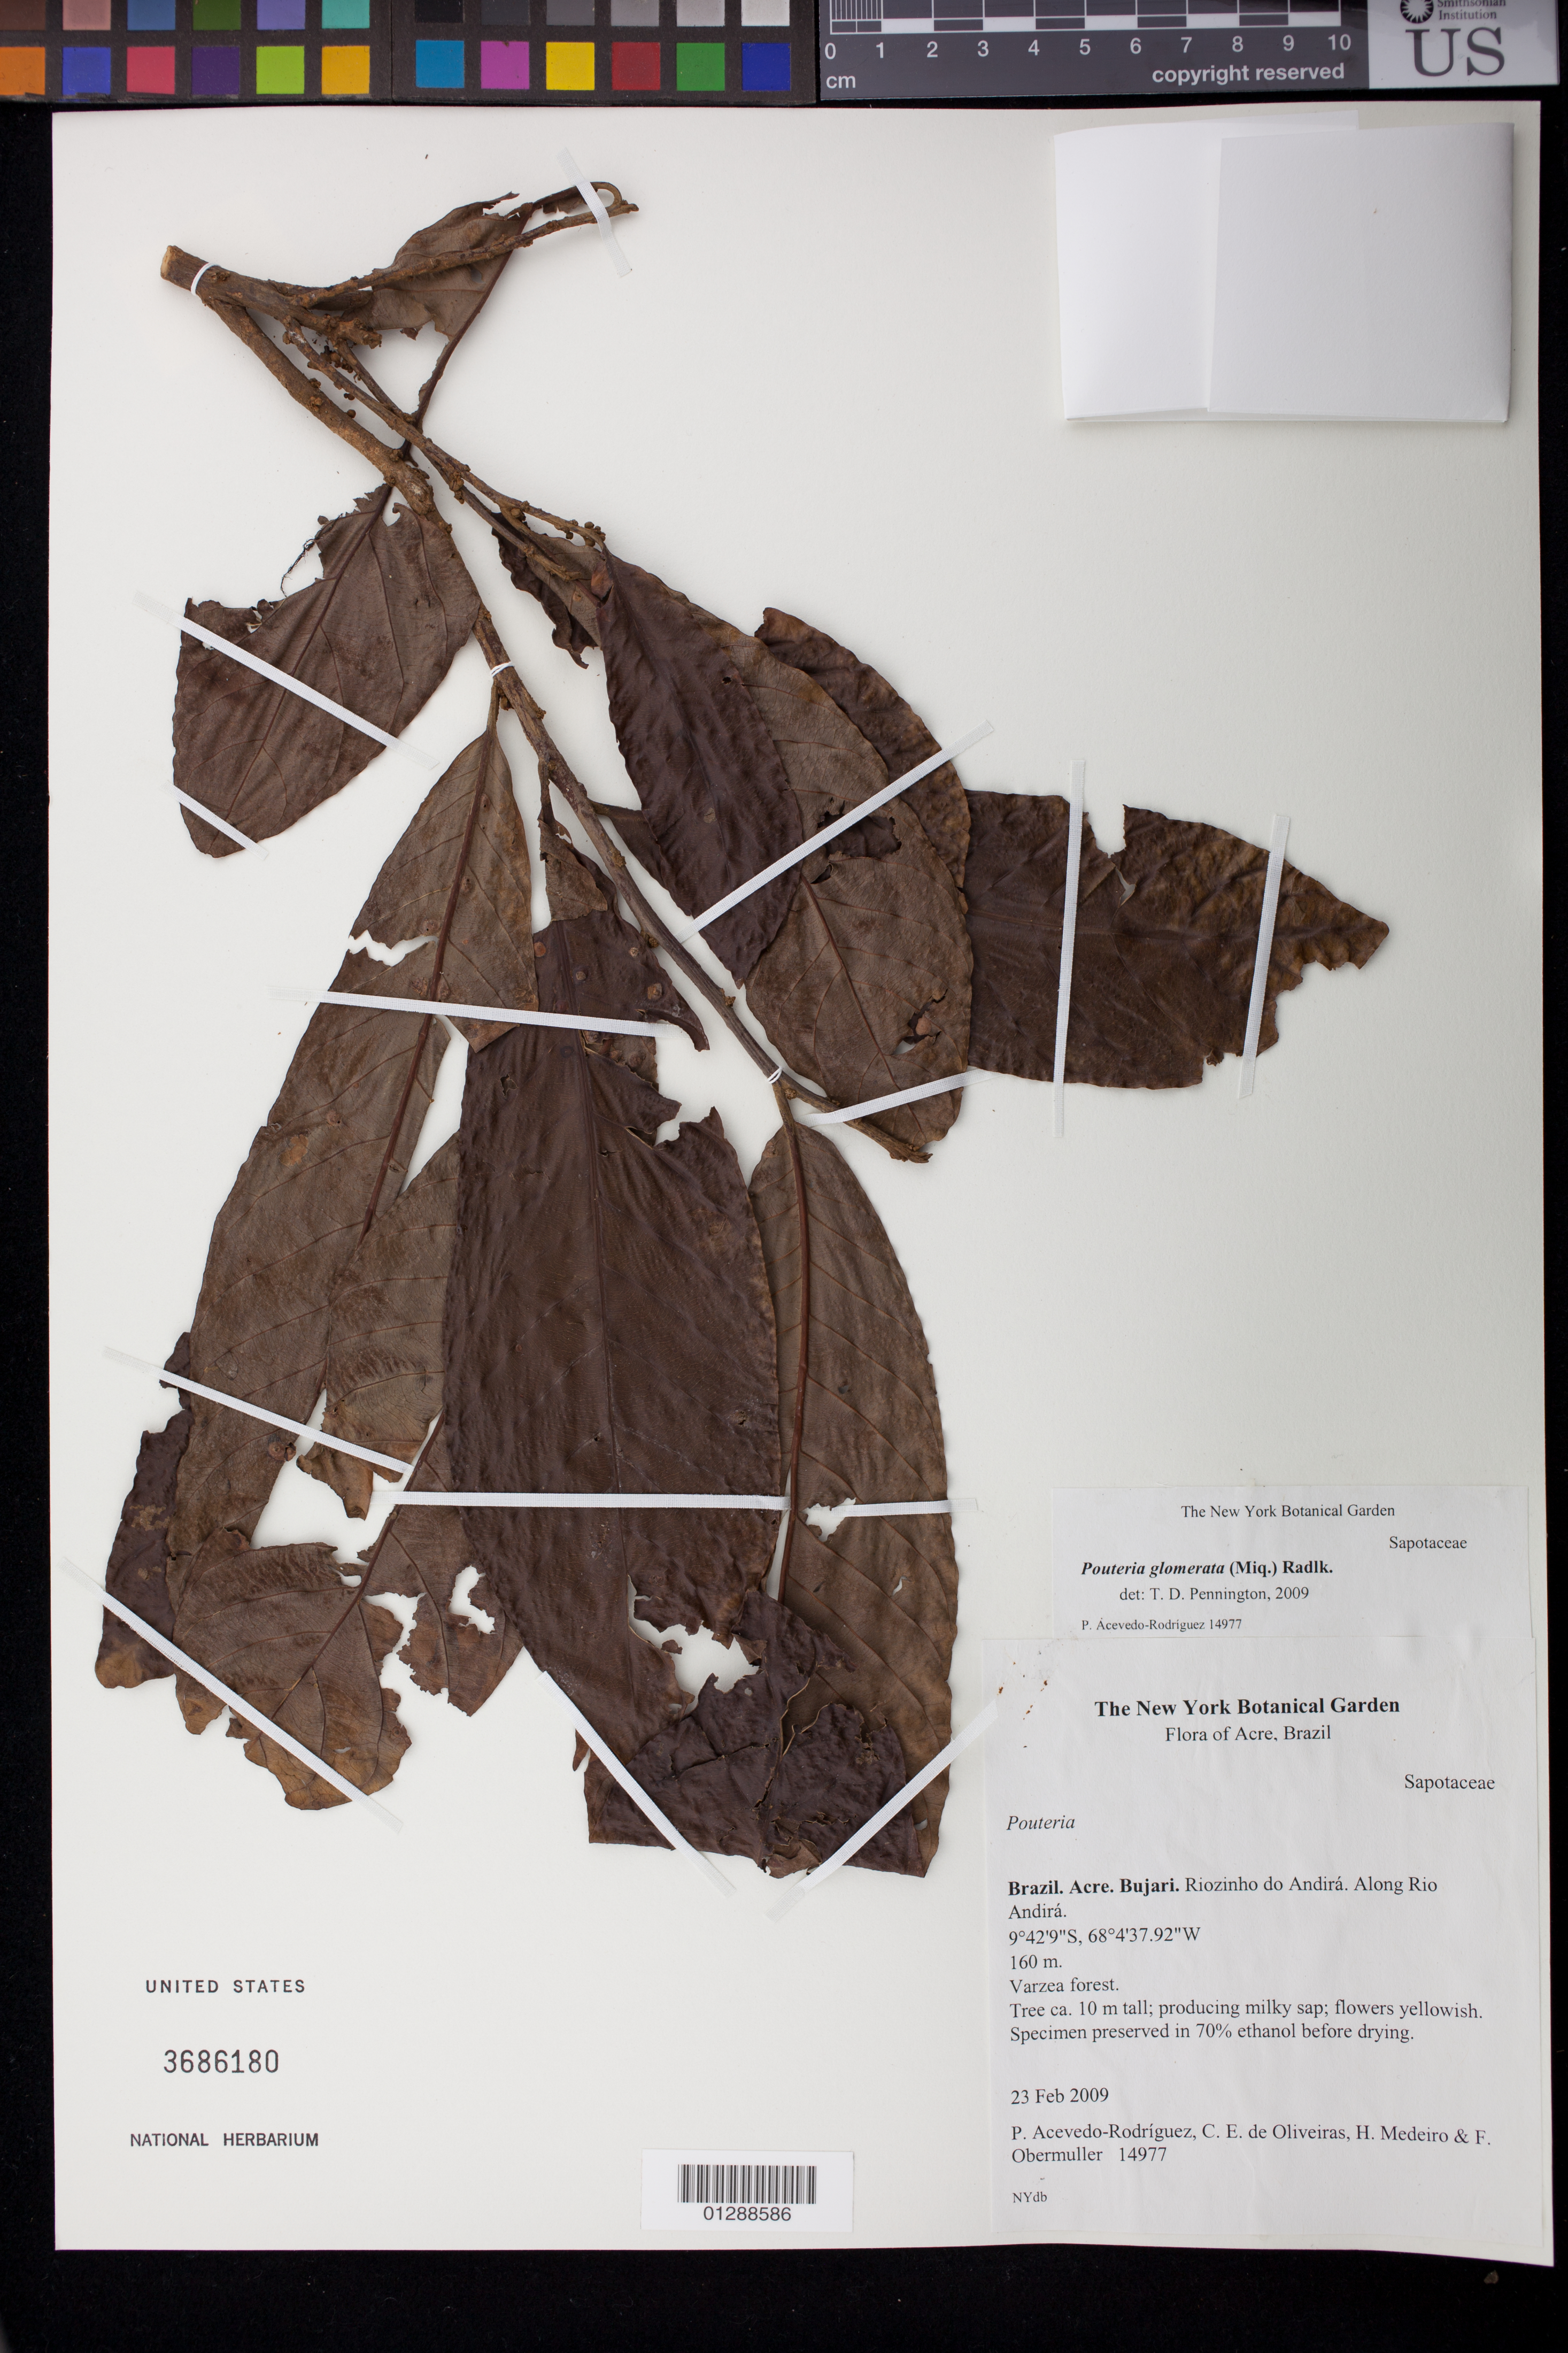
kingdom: Plantae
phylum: Tracheophyta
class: Magnoliopsida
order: Ericales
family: Sapotaceae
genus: Pouteria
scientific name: Pouteria glomerata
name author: (Miq.) Radlk.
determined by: Pennington, T. D., (K)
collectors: P. Acevedo-Rodr., C. E. de Oliveiras, H. Medeiro & F. A. Obermuller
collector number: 14977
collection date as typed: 23 Feb 2009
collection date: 2009-02-23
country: Brazil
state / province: Acre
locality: Acre; Muncipio Bujarí, Riocinho Anjira. Along Rio Anjira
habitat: Varzea forest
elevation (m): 160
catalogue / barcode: US 3686180